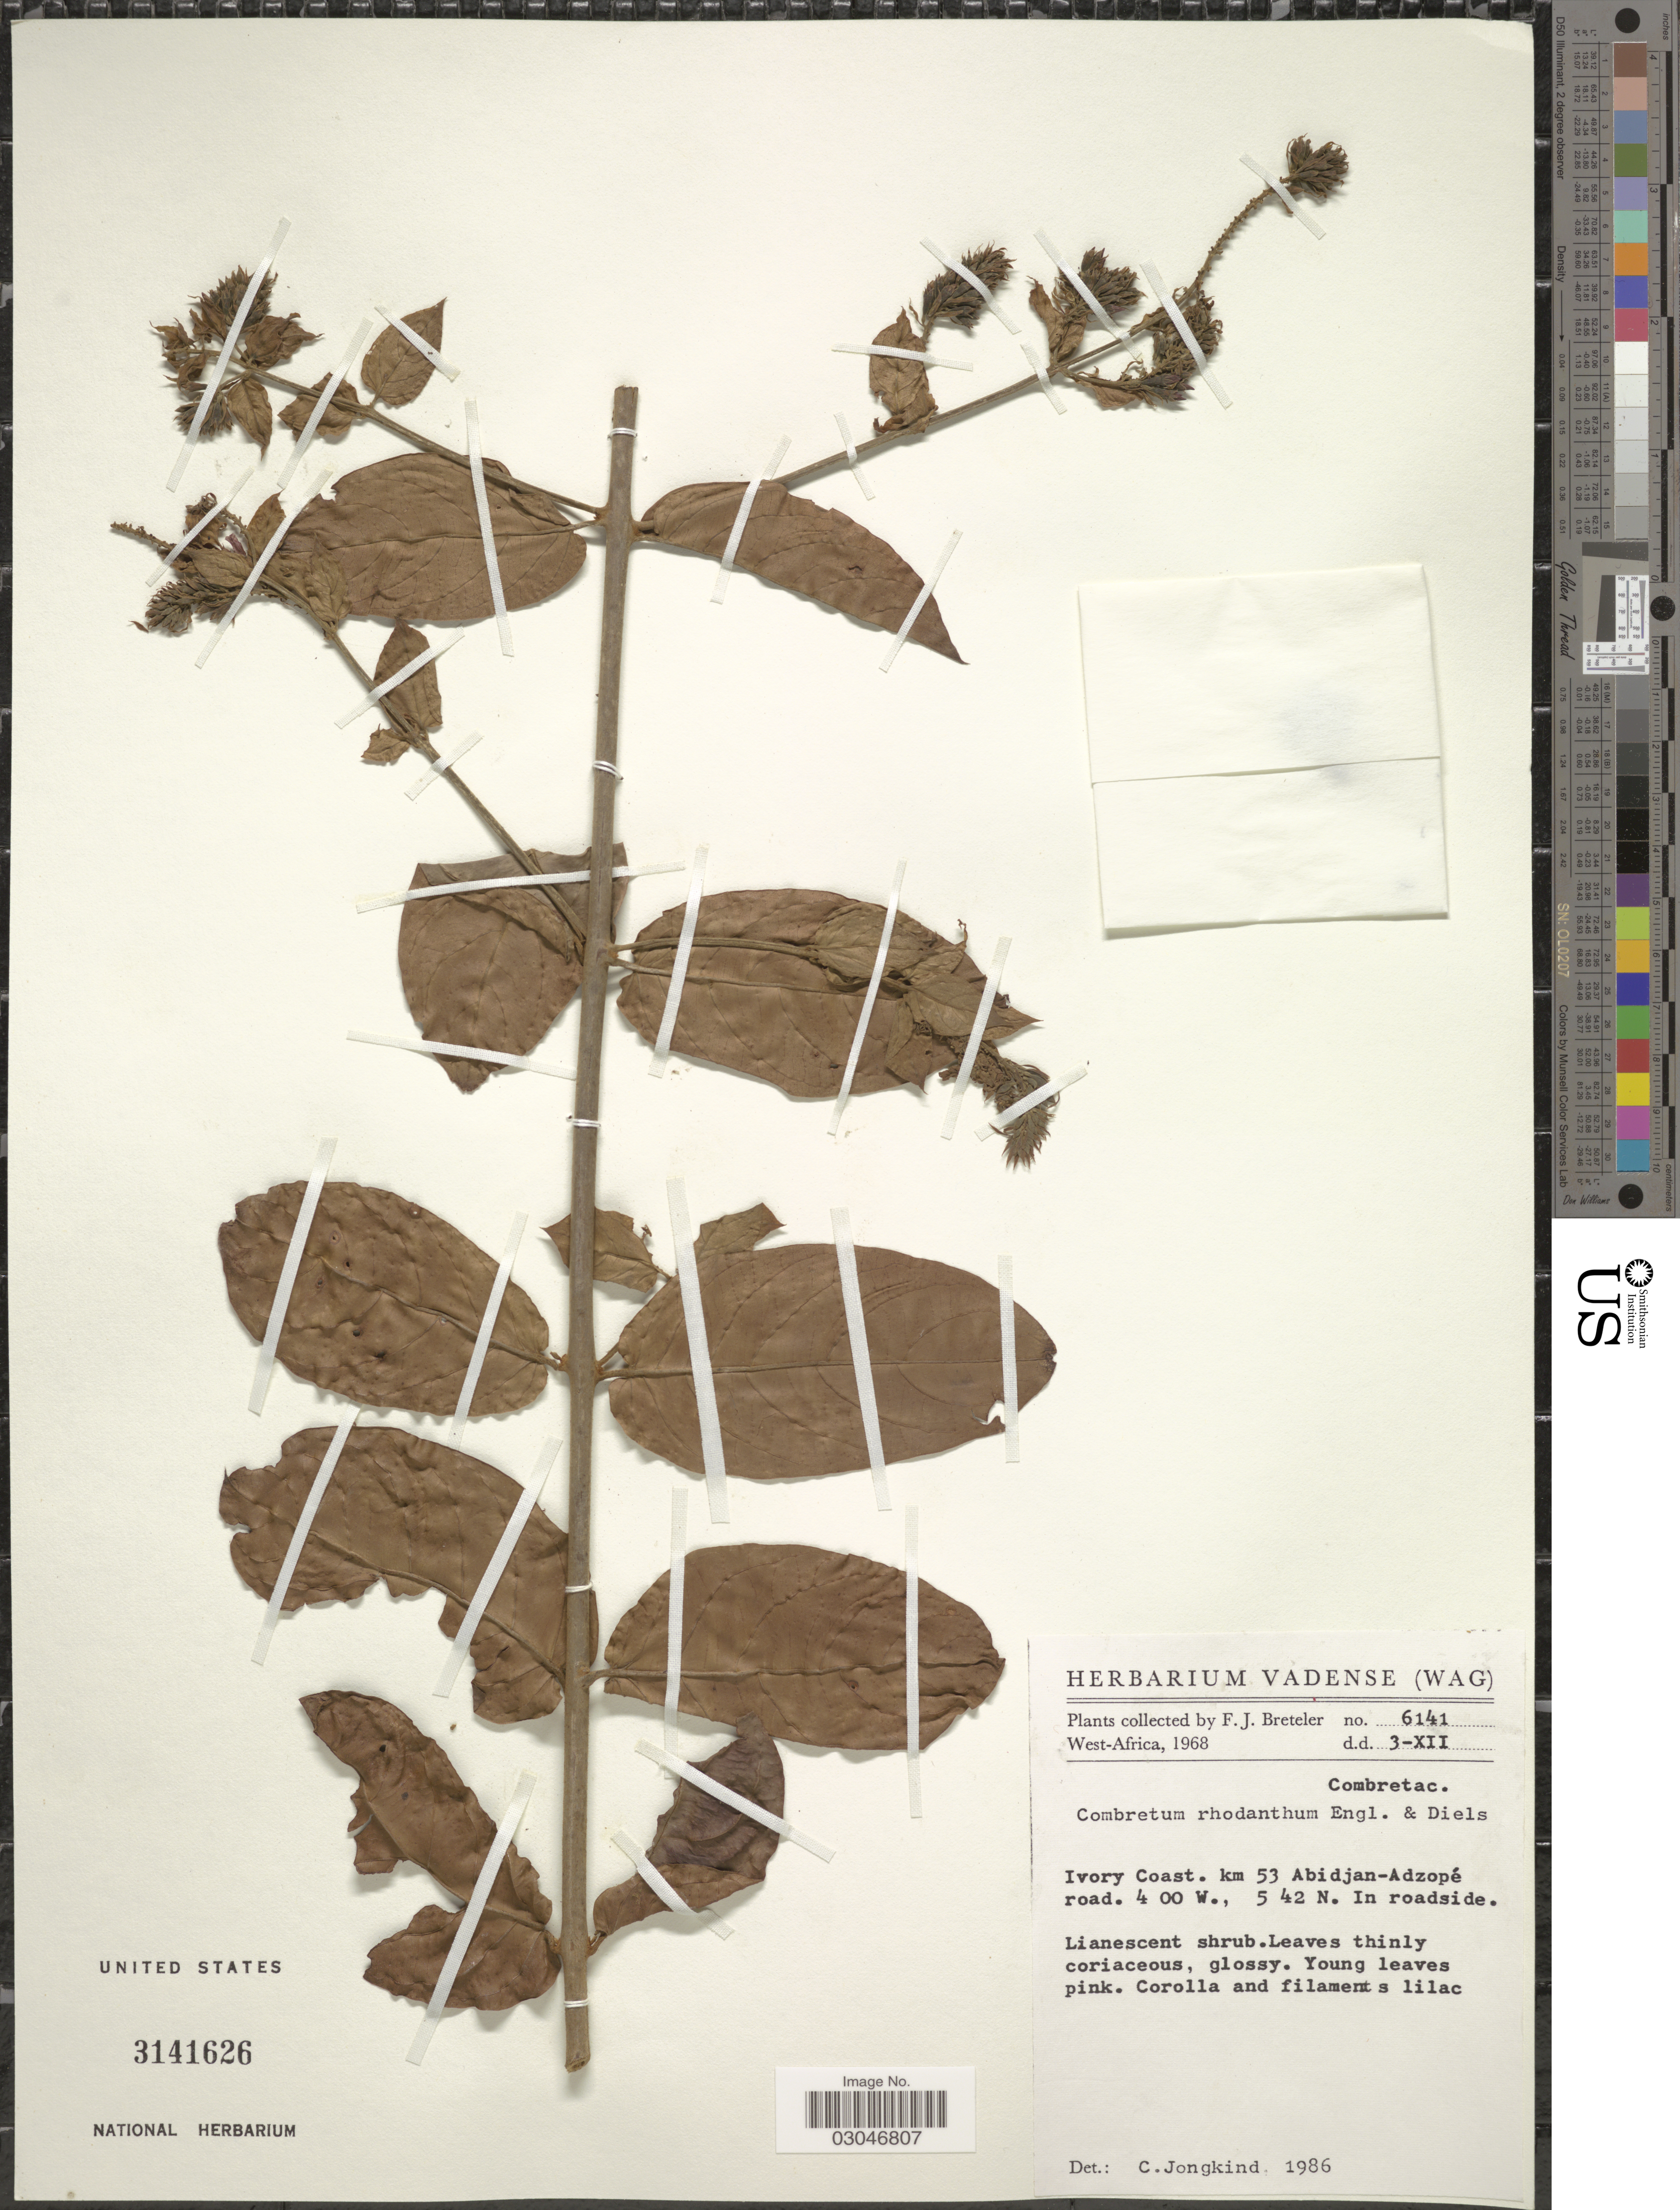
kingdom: Plantae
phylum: Tracheophyta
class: Magnoliopsida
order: Myrtales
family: Combretaceae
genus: Combretum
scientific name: Combretum rhodanthum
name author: Engl. & Diels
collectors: F. J. Breteler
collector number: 6141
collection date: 1968-12-03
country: Ivory Coast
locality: Km 53 Abidjan-Adzopé road.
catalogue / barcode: US 3141626